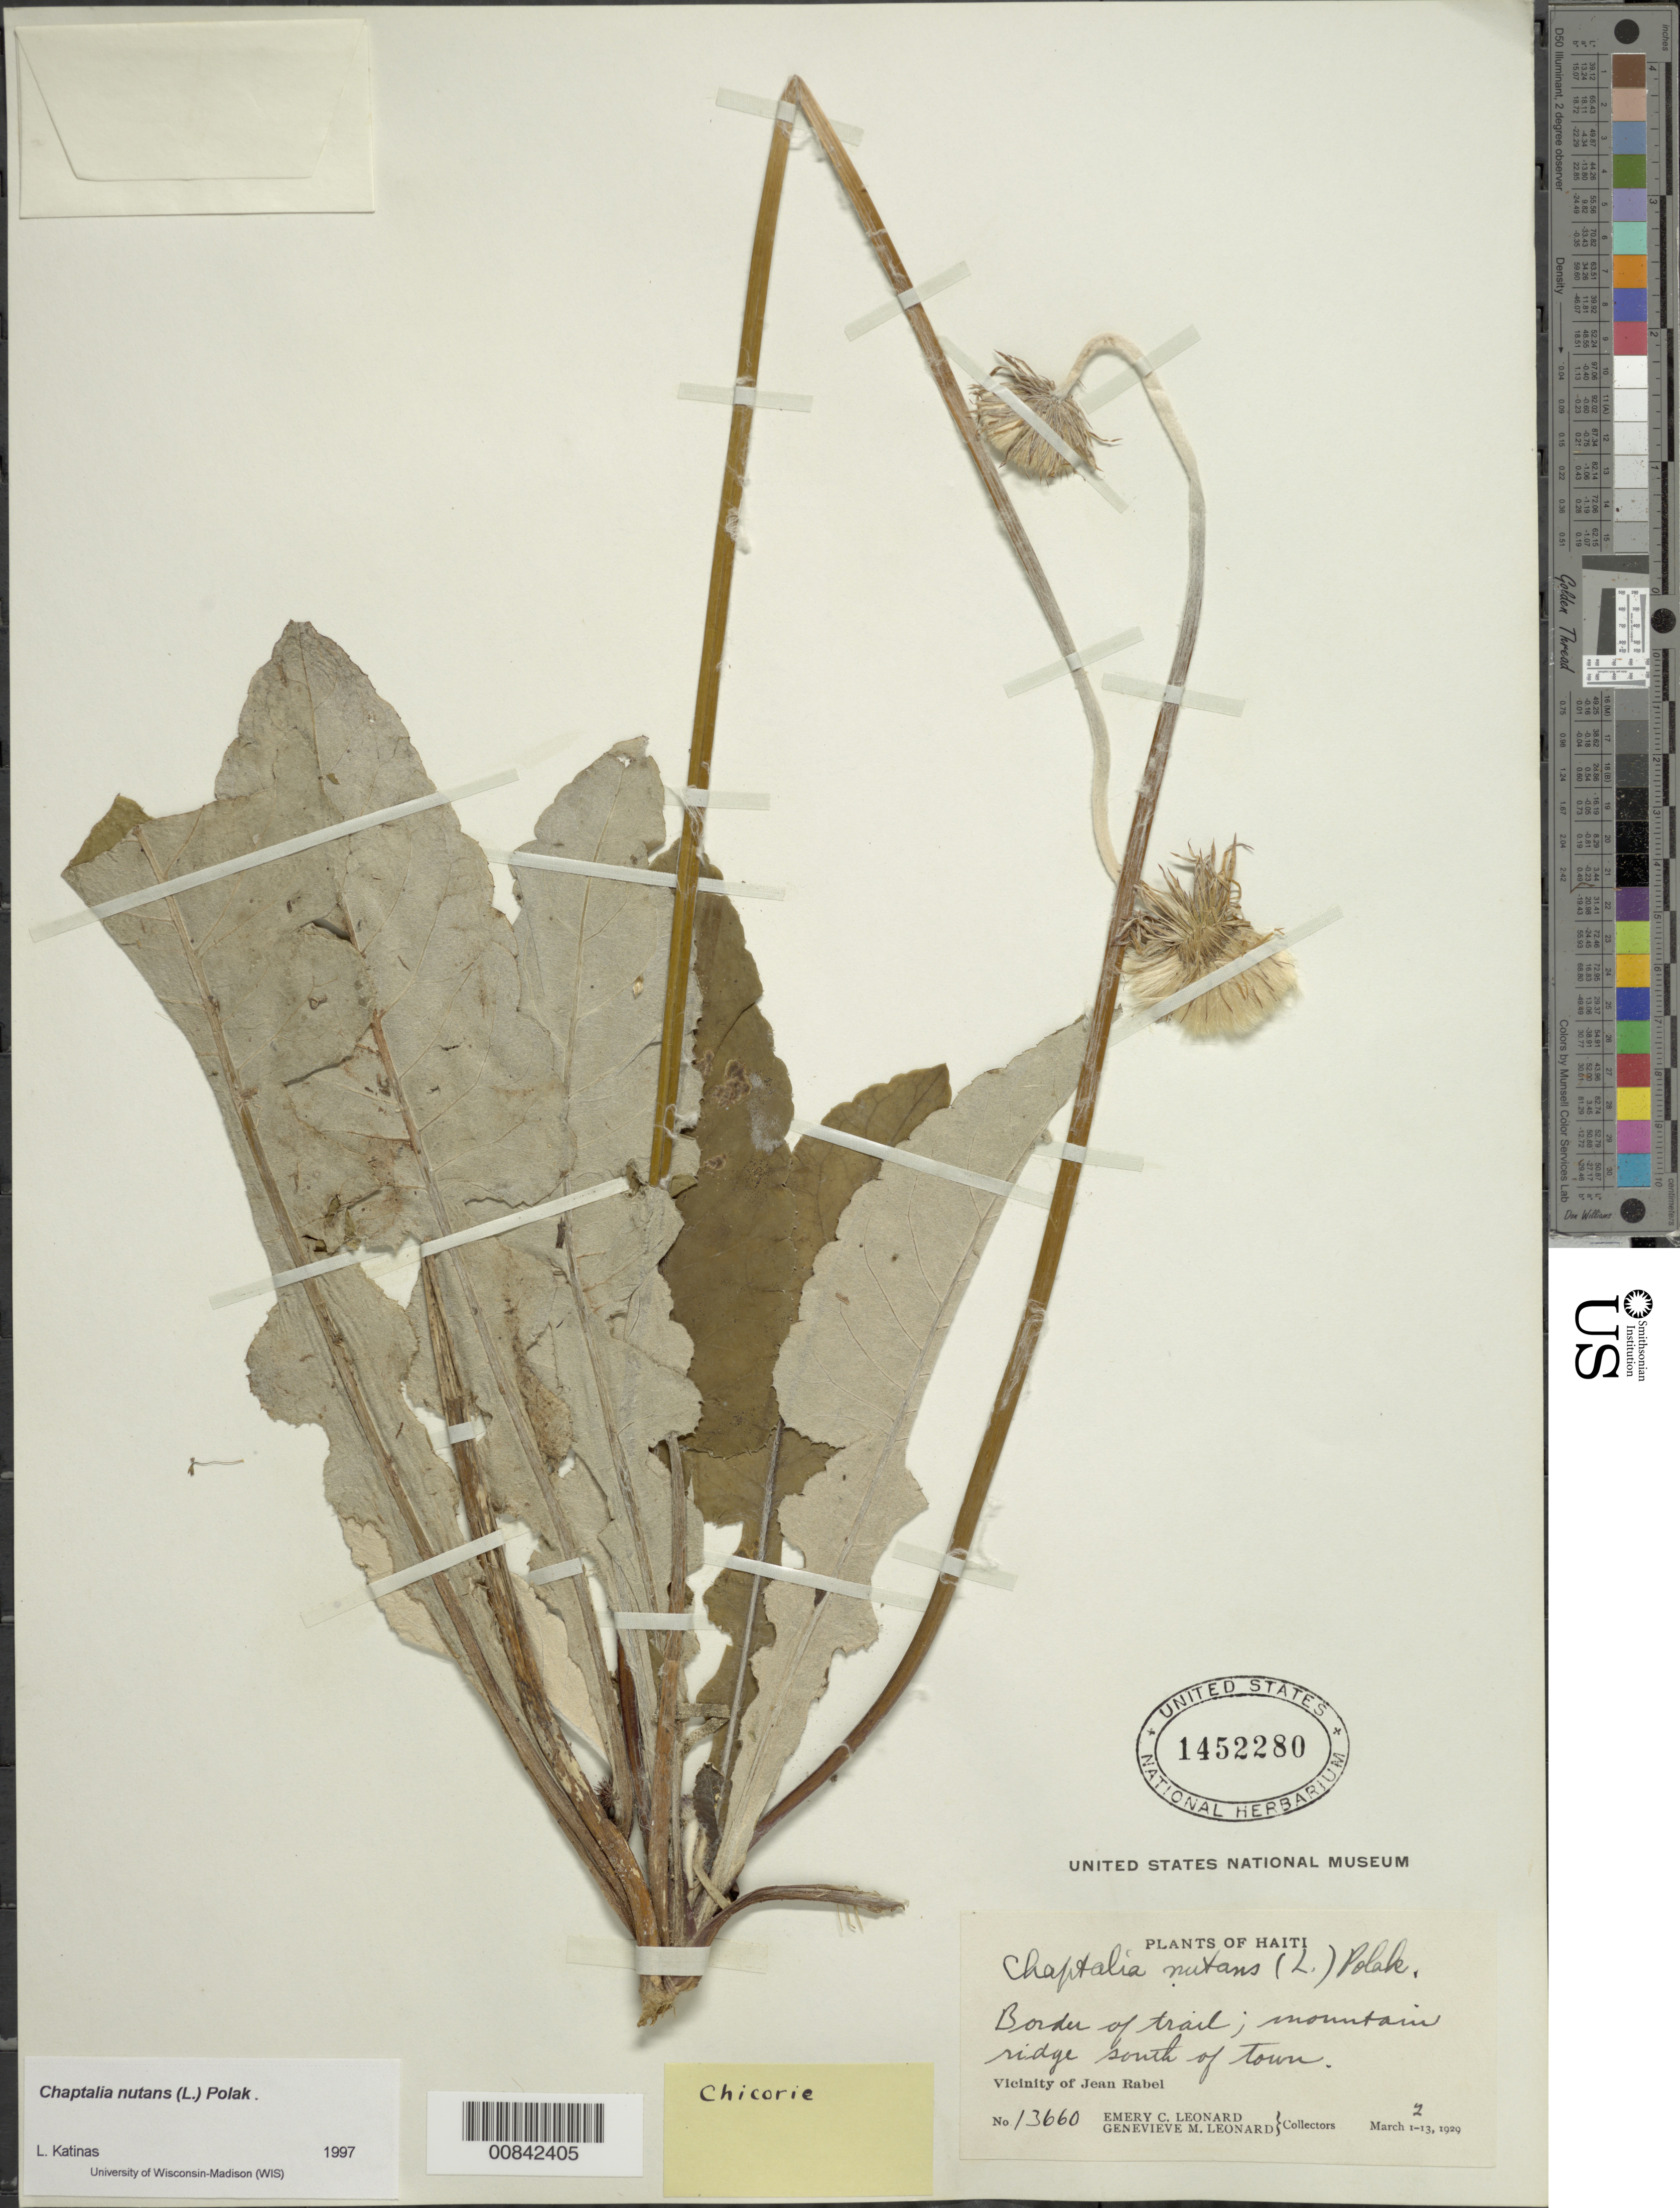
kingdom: Plantae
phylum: Tracheophyta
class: Magnoliopsida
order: Asterales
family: Asteraceae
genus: Chaptalia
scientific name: Chaptalia nutans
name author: (L.) Pol.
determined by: Katinas, L.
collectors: E. C. Leonard & G. M. Leonard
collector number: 13660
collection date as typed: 02 Mar 1920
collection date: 1920-03-02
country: Haiti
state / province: Nord-Ouest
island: Hispaniola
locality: Vicinity of Jean Rabel, mountain ridge S of town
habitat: Border of trail on mountain ridge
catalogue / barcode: US 1452280